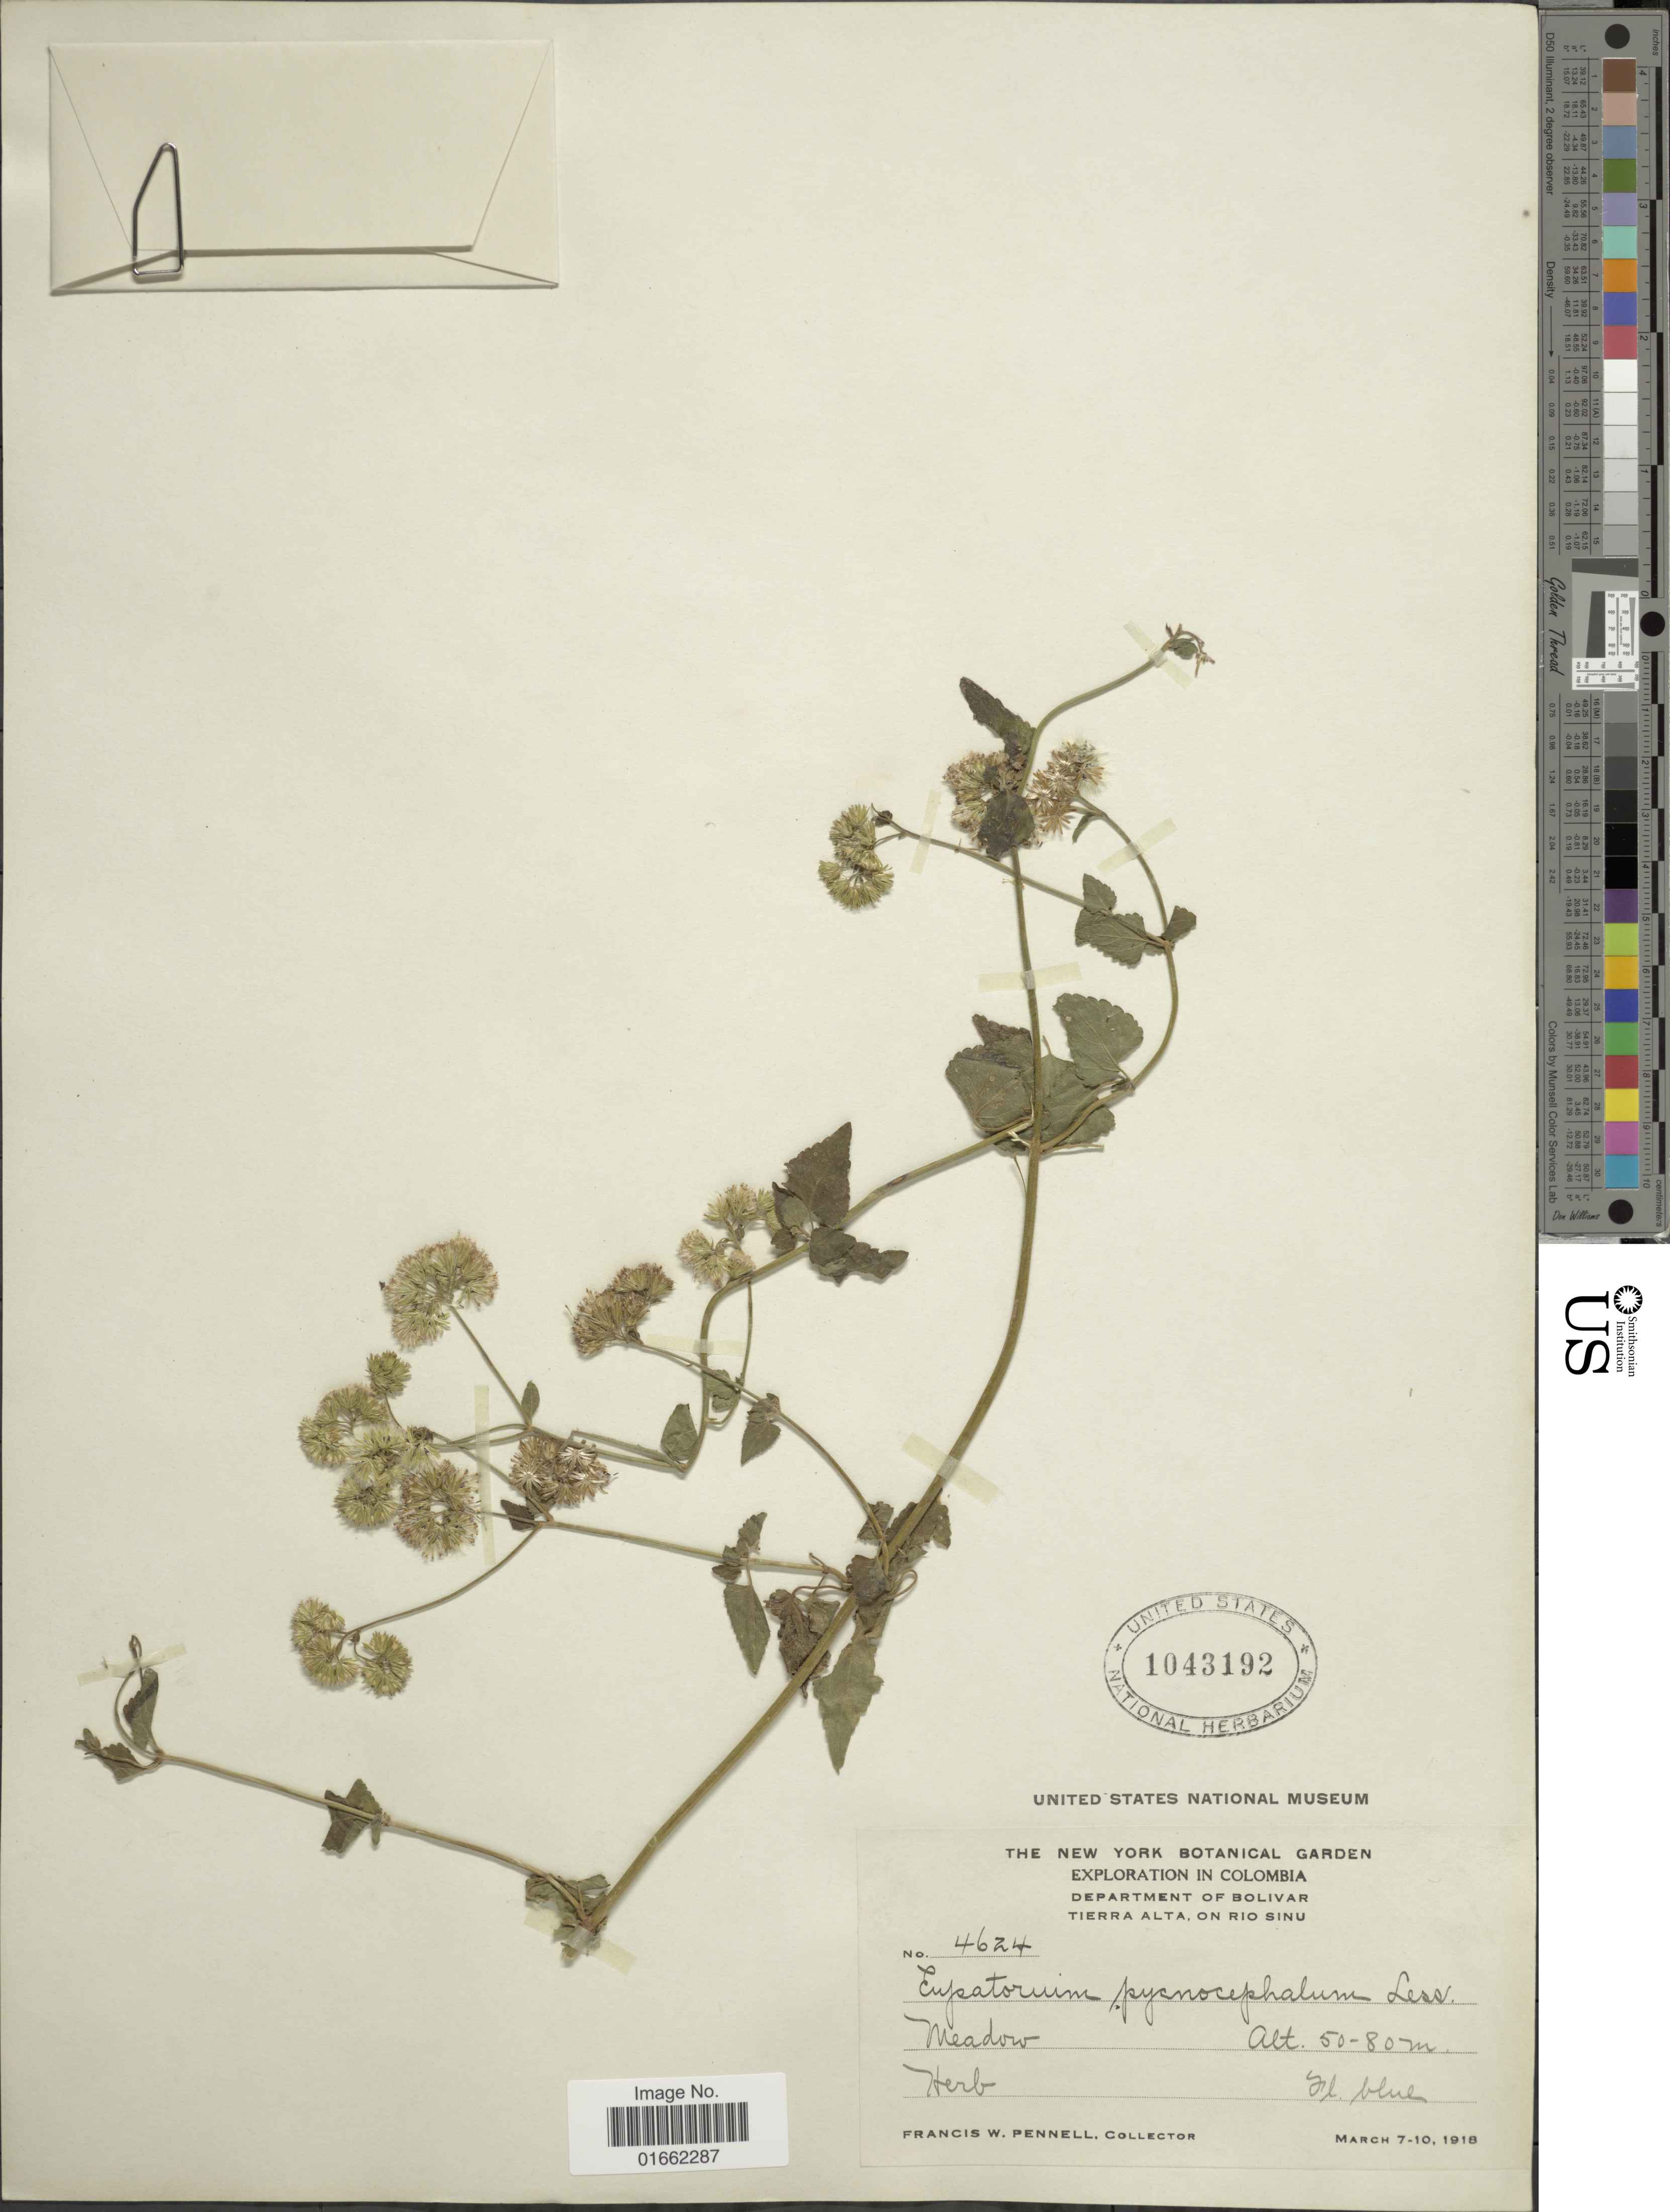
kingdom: Plantae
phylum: Tracheophyta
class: Magnoliopsida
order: Asterales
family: Asteraceae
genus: Fleischmannia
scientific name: Fleischmannia pratensis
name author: (Klatt) R.M. King & H. Rob.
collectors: F. W. Pennell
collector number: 4624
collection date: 1918-03-07/1918-03-10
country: Colombia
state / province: Bolívar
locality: Department of Bolivar. Tierra Alta, on Rio Sinu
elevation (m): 50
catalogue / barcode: US 1043192